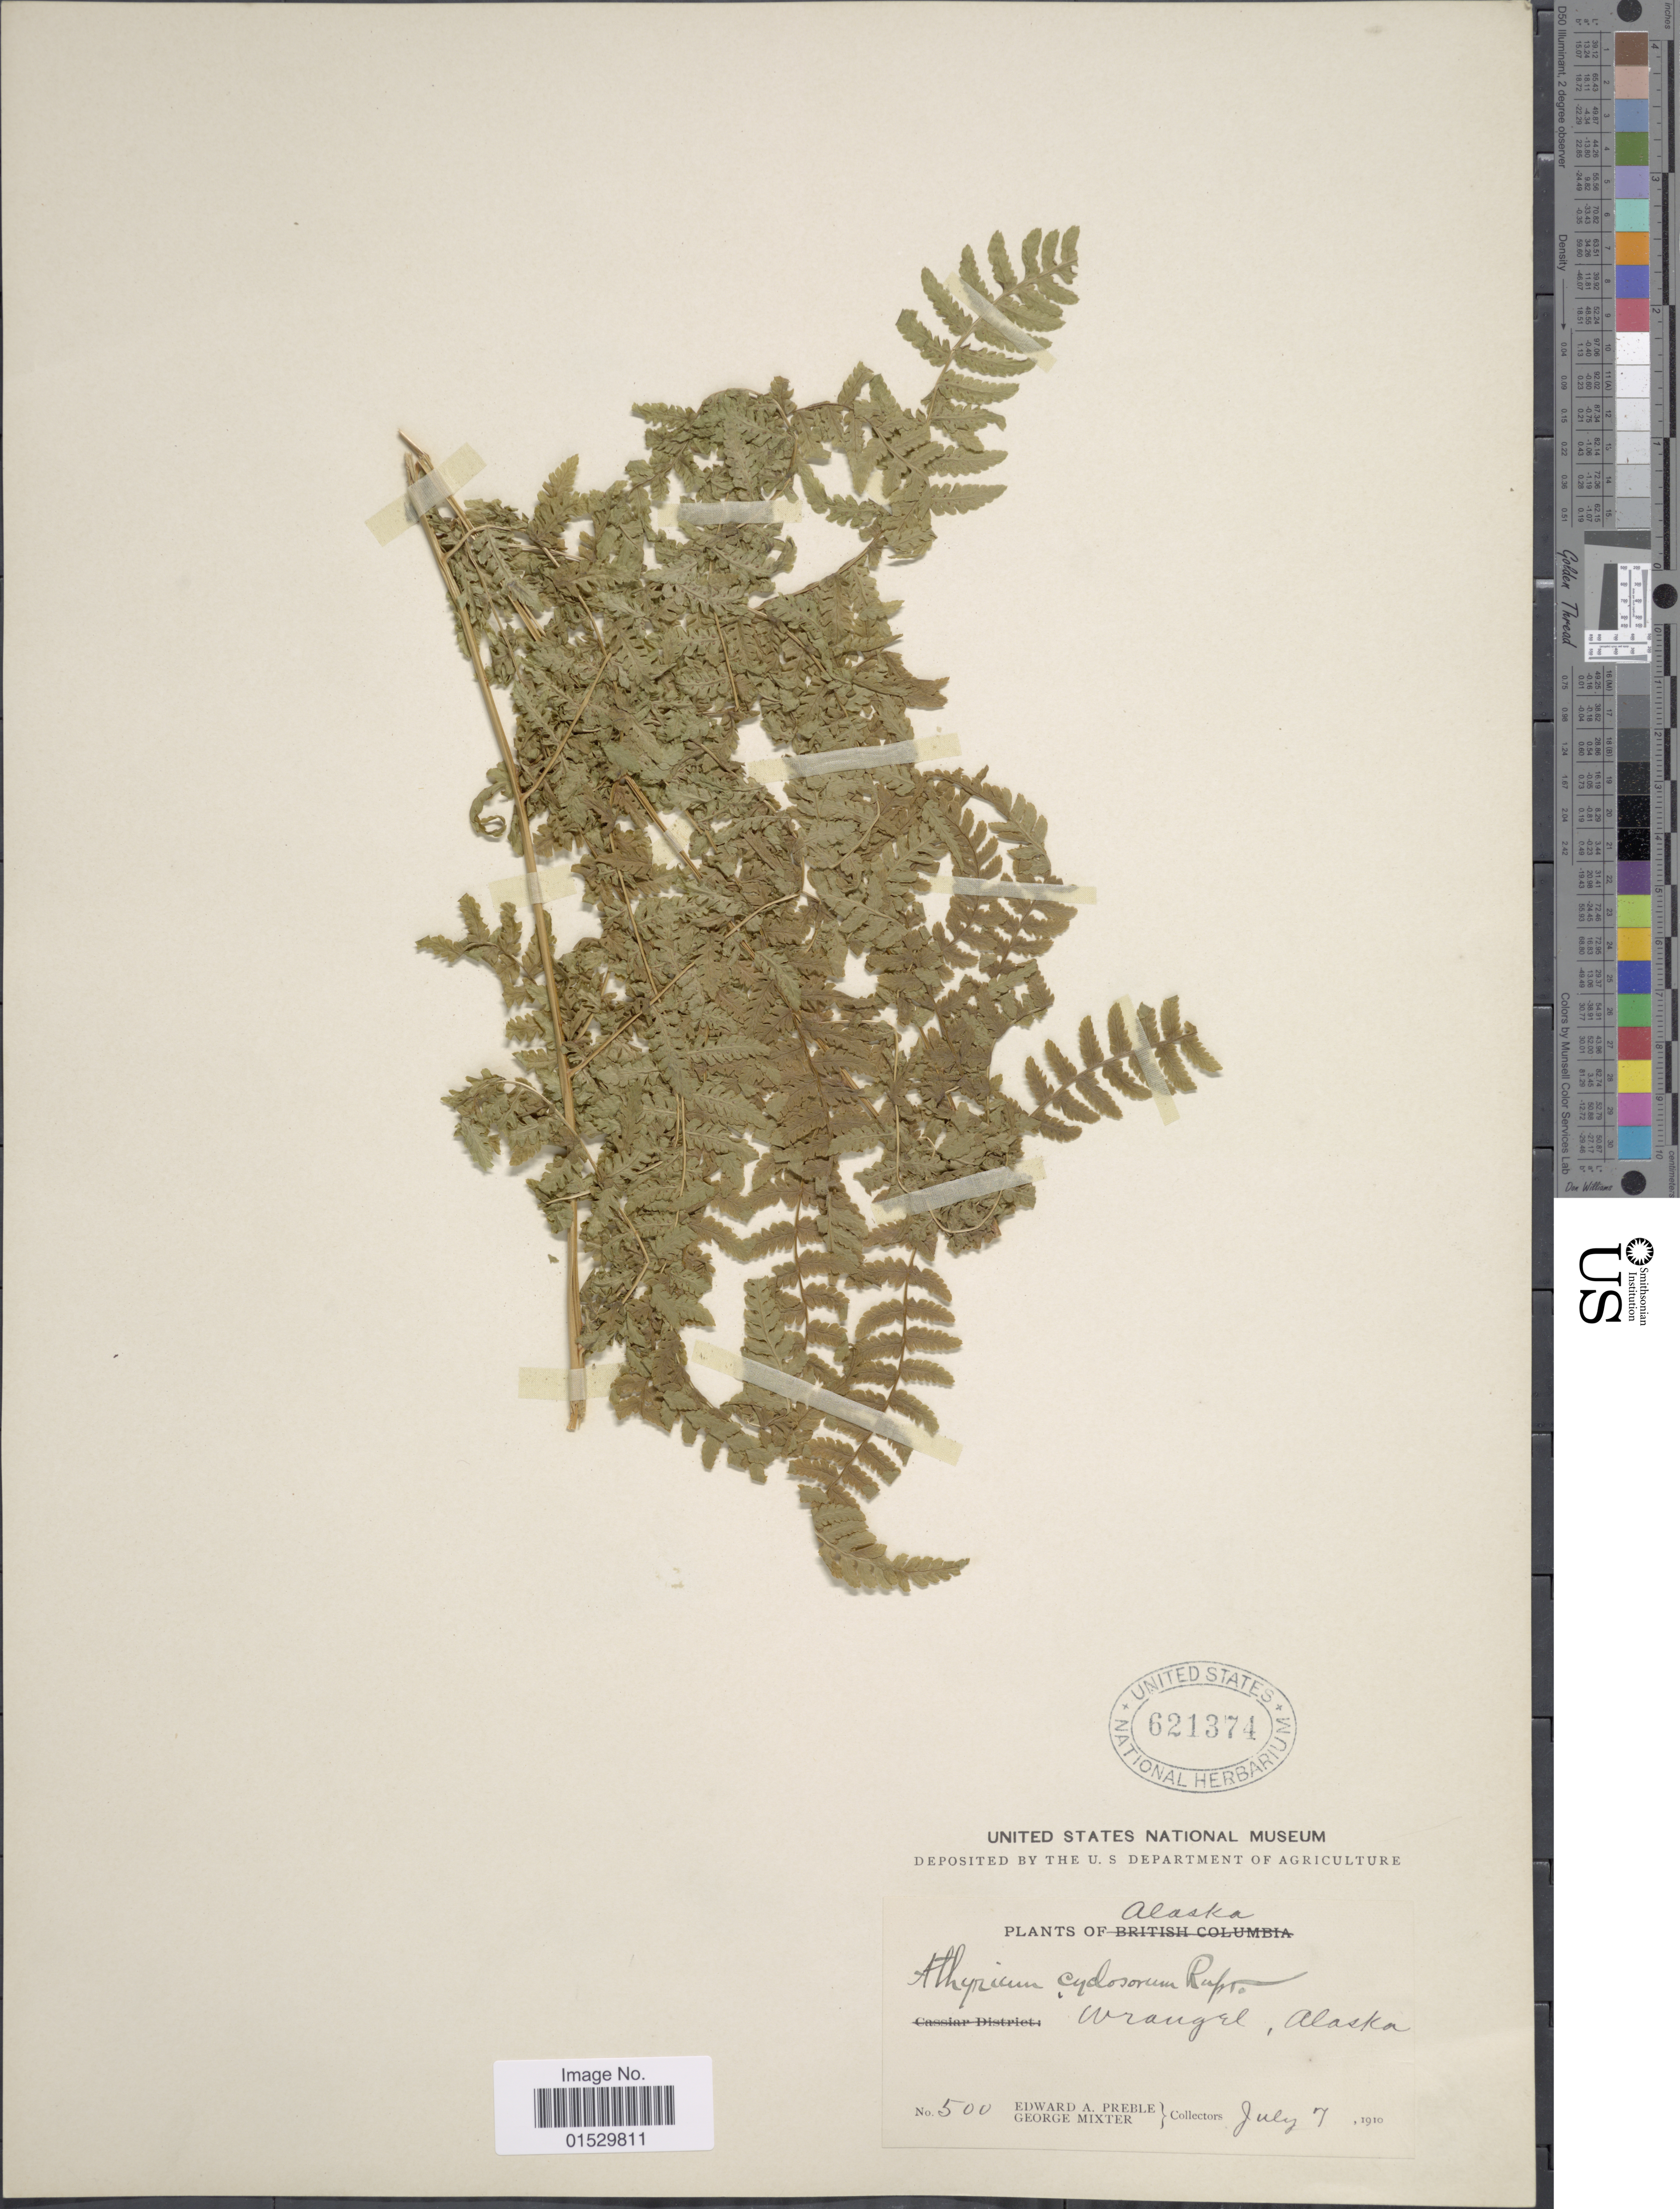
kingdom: Plantae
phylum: Tracheophyta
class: Polypodiopsida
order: Polypodiales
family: Athyriaceae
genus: Athyrium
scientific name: Athyrium filix-femina subsp. cyclosorum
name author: (Rupr.) C. Chr.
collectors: E. Preble & G. Mixter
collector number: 500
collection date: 1910-07-07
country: United States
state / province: Alaska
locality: Wrangell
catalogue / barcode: US 621374